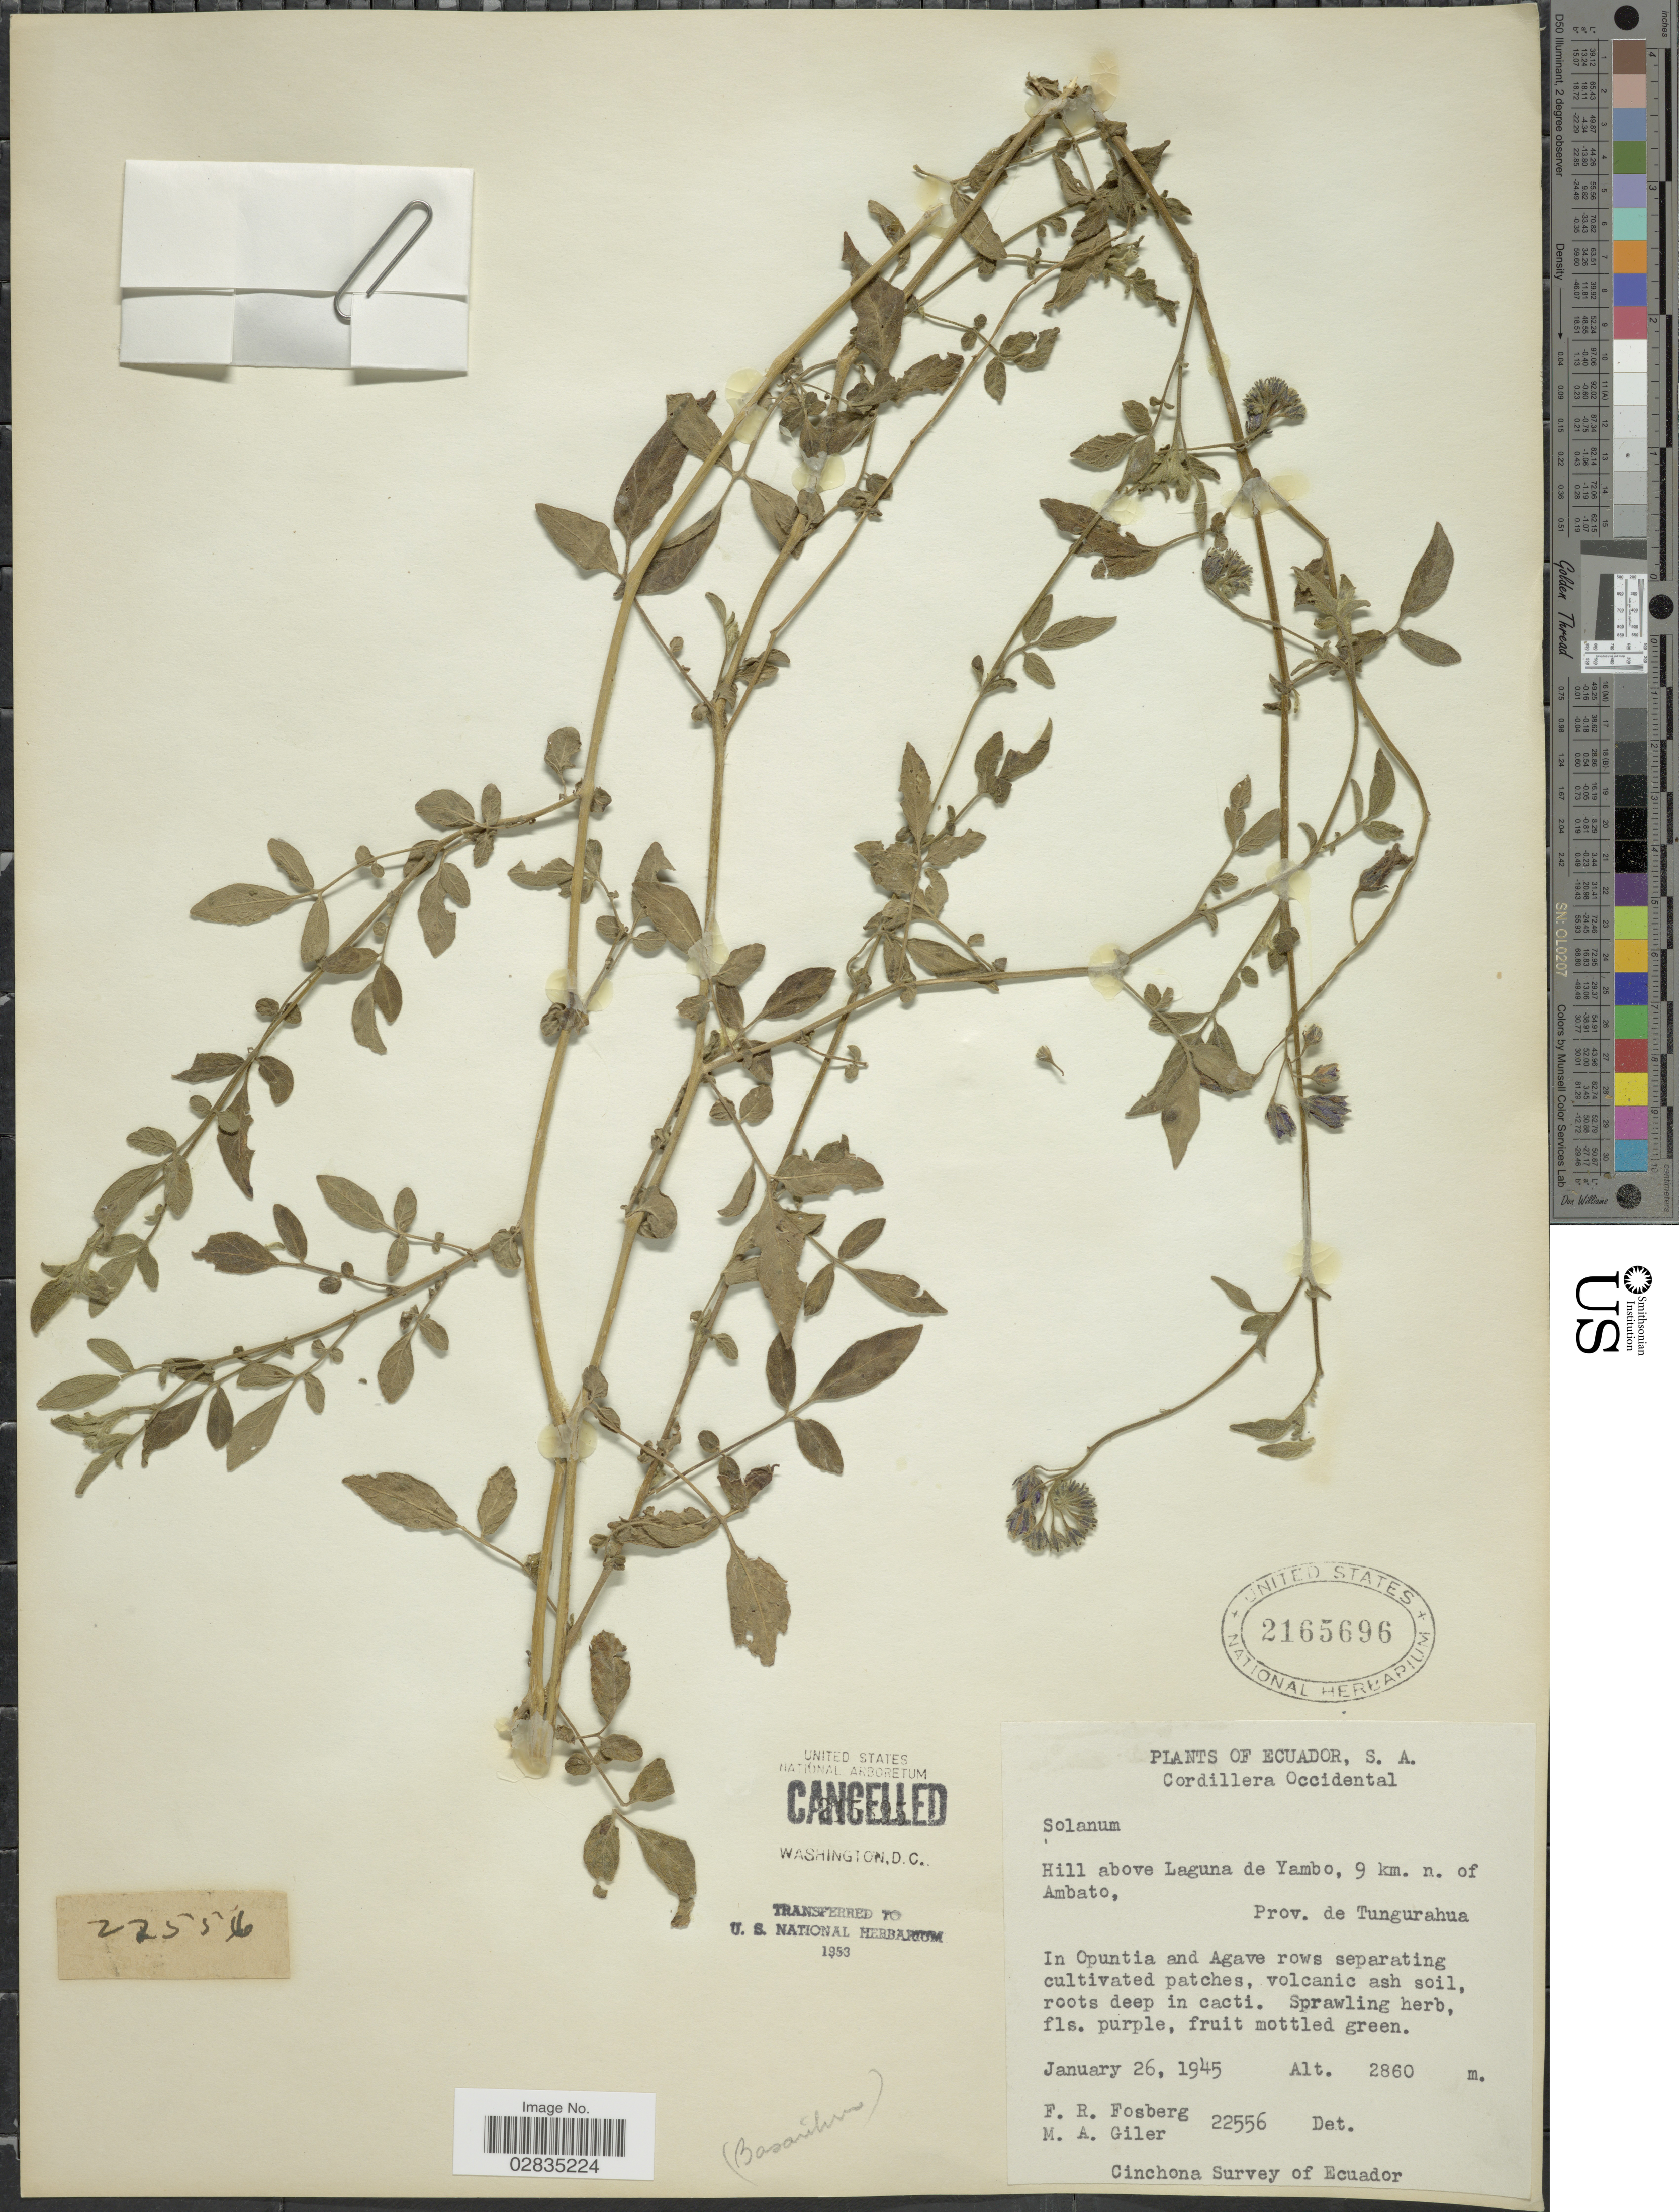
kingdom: Plantae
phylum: Tracheophyta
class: Magnoliopsida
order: Solanales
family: Solanaceae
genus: Solanum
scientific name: Solanum sp.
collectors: F. R. Fosberg & M. Giler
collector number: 22556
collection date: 1945-01-26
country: Ecuador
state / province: Tungurahua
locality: Cordillera Occidental, Hill above Laguna de Yambo, 9 km. n. of Ambato, Cinchona.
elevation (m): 2860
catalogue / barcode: US 2165696